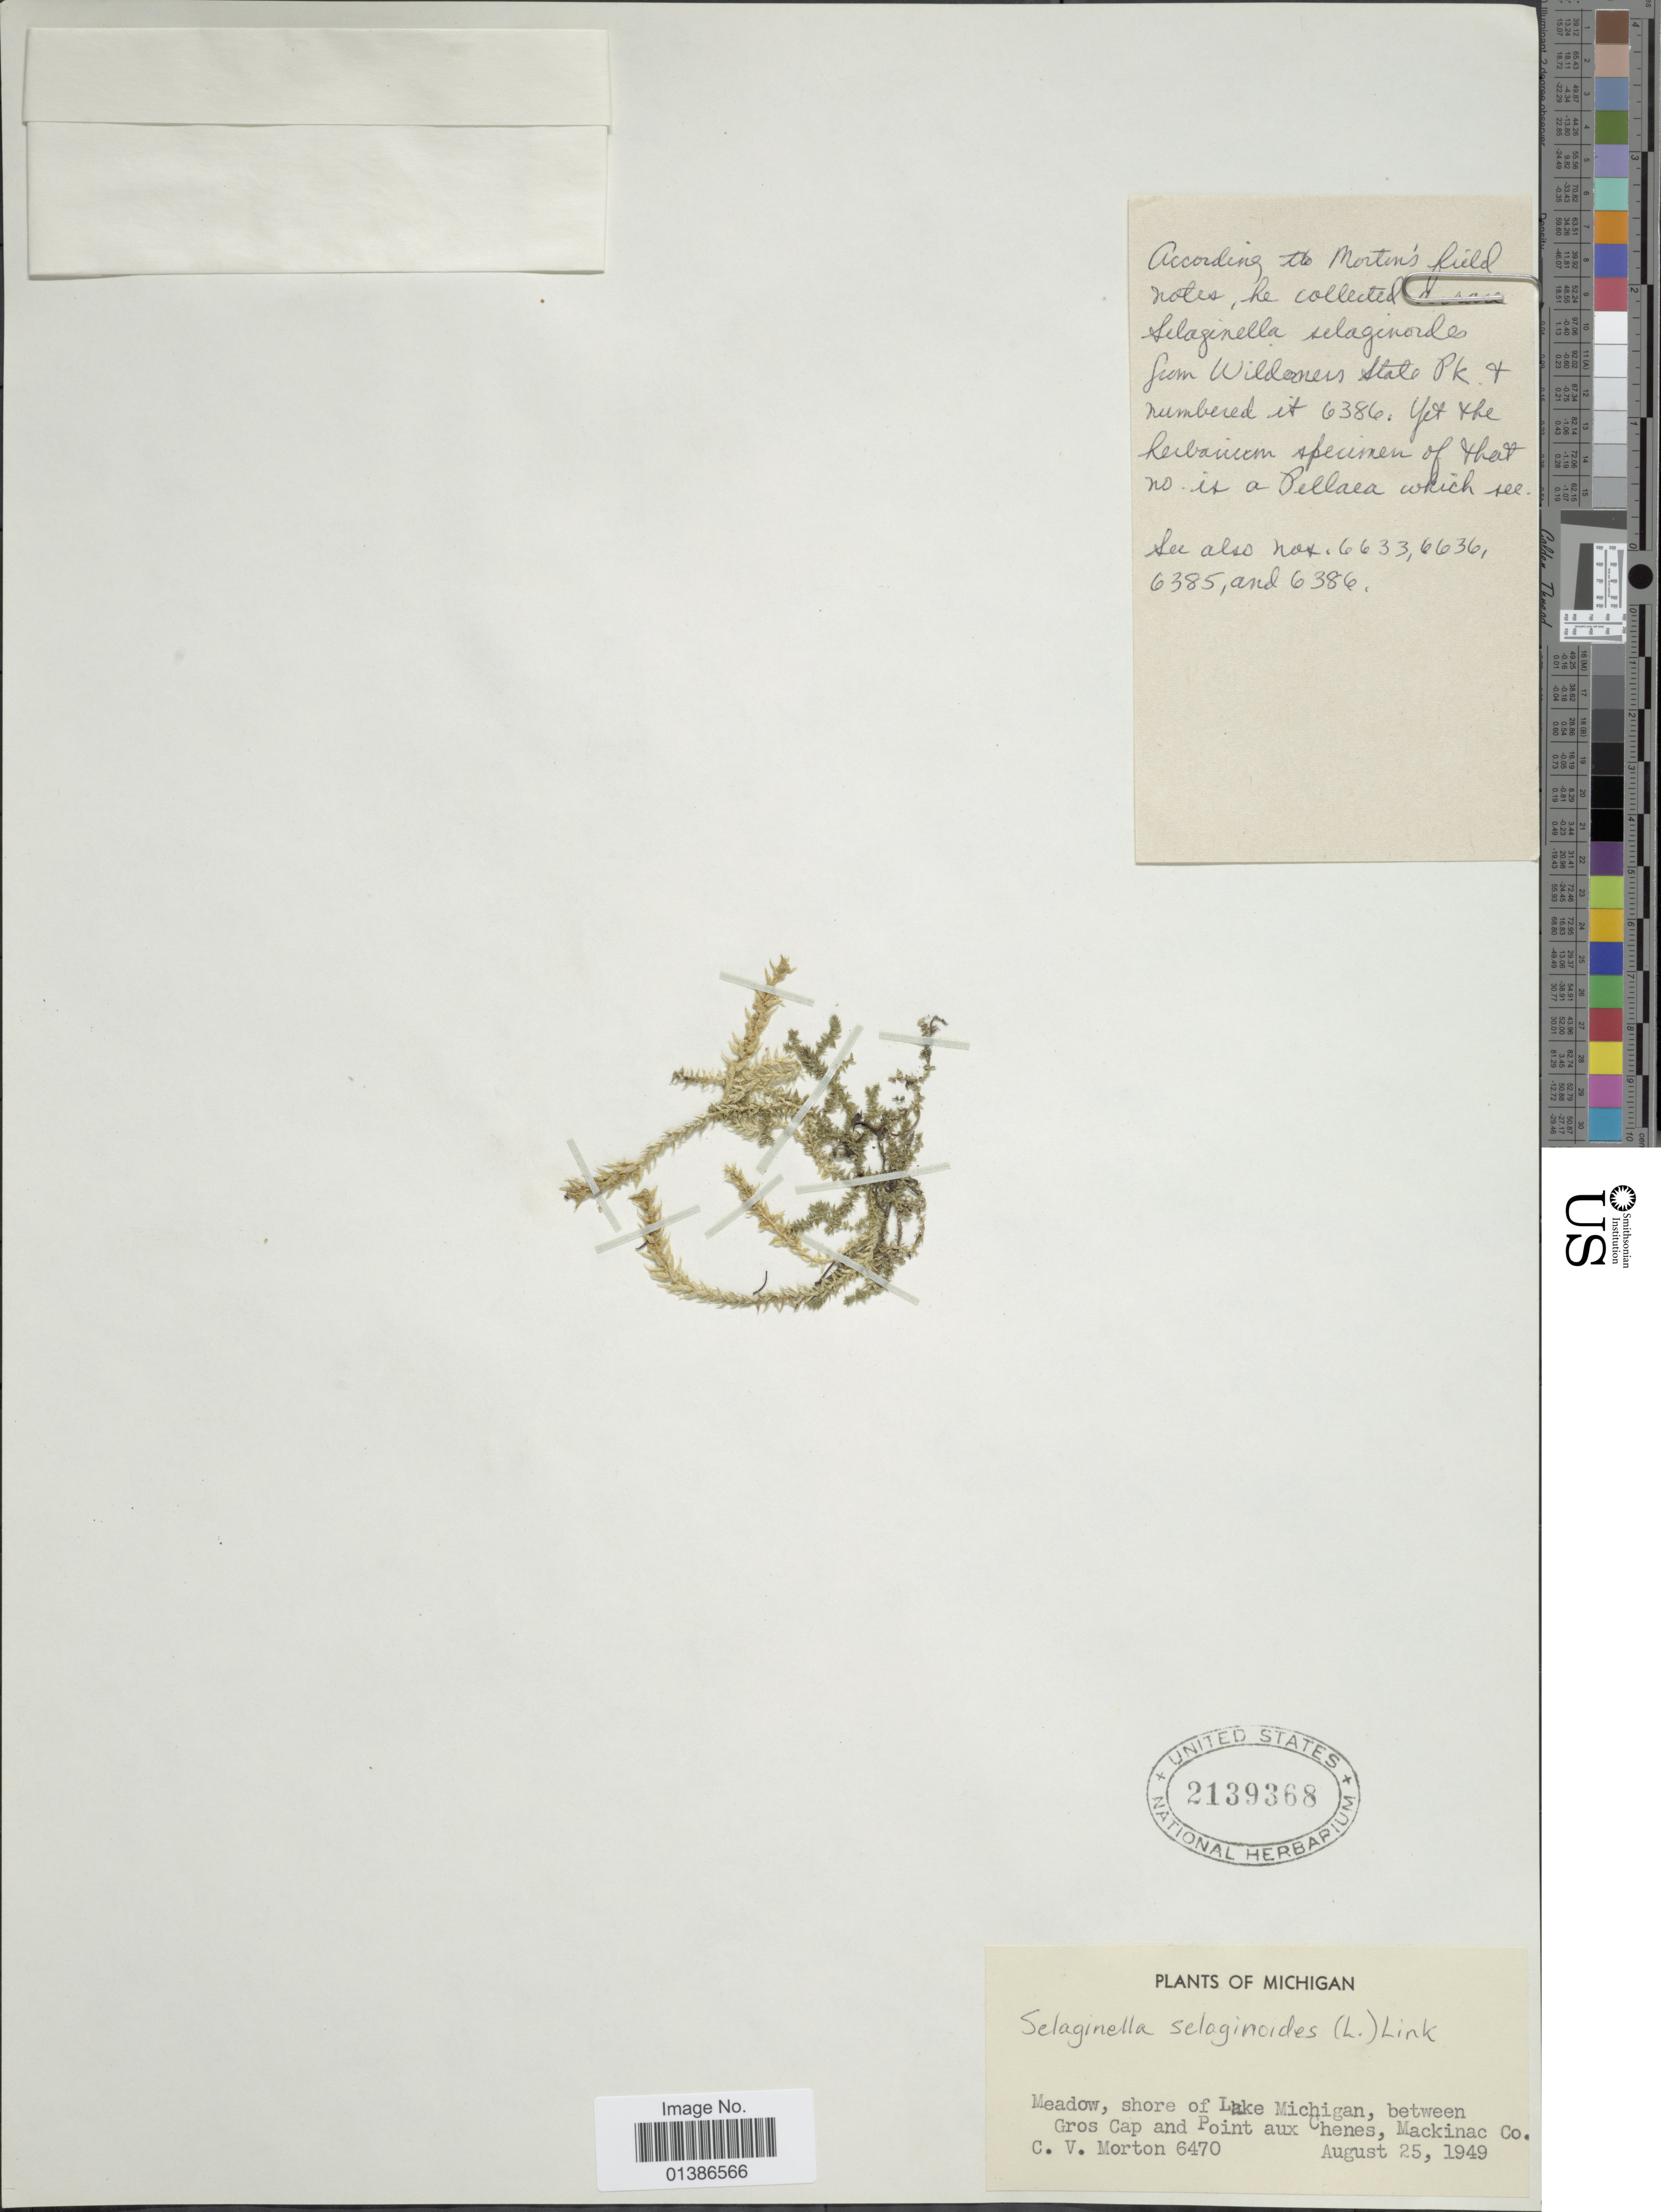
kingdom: Plantae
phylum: Tracheophyta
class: Lycopodiopsida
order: Selaginellales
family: Selaginellaceae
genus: Selaginella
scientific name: Selaginella selaginoides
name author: (L.) Link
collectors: C. V. Morton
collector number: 6470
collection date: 1949-08-25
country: United States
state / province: Michigan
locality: Meadow, shore of Lake Michigan, between Gros Cap and Point aux Chenes, Mackinac Co.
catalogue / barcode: US 2139368